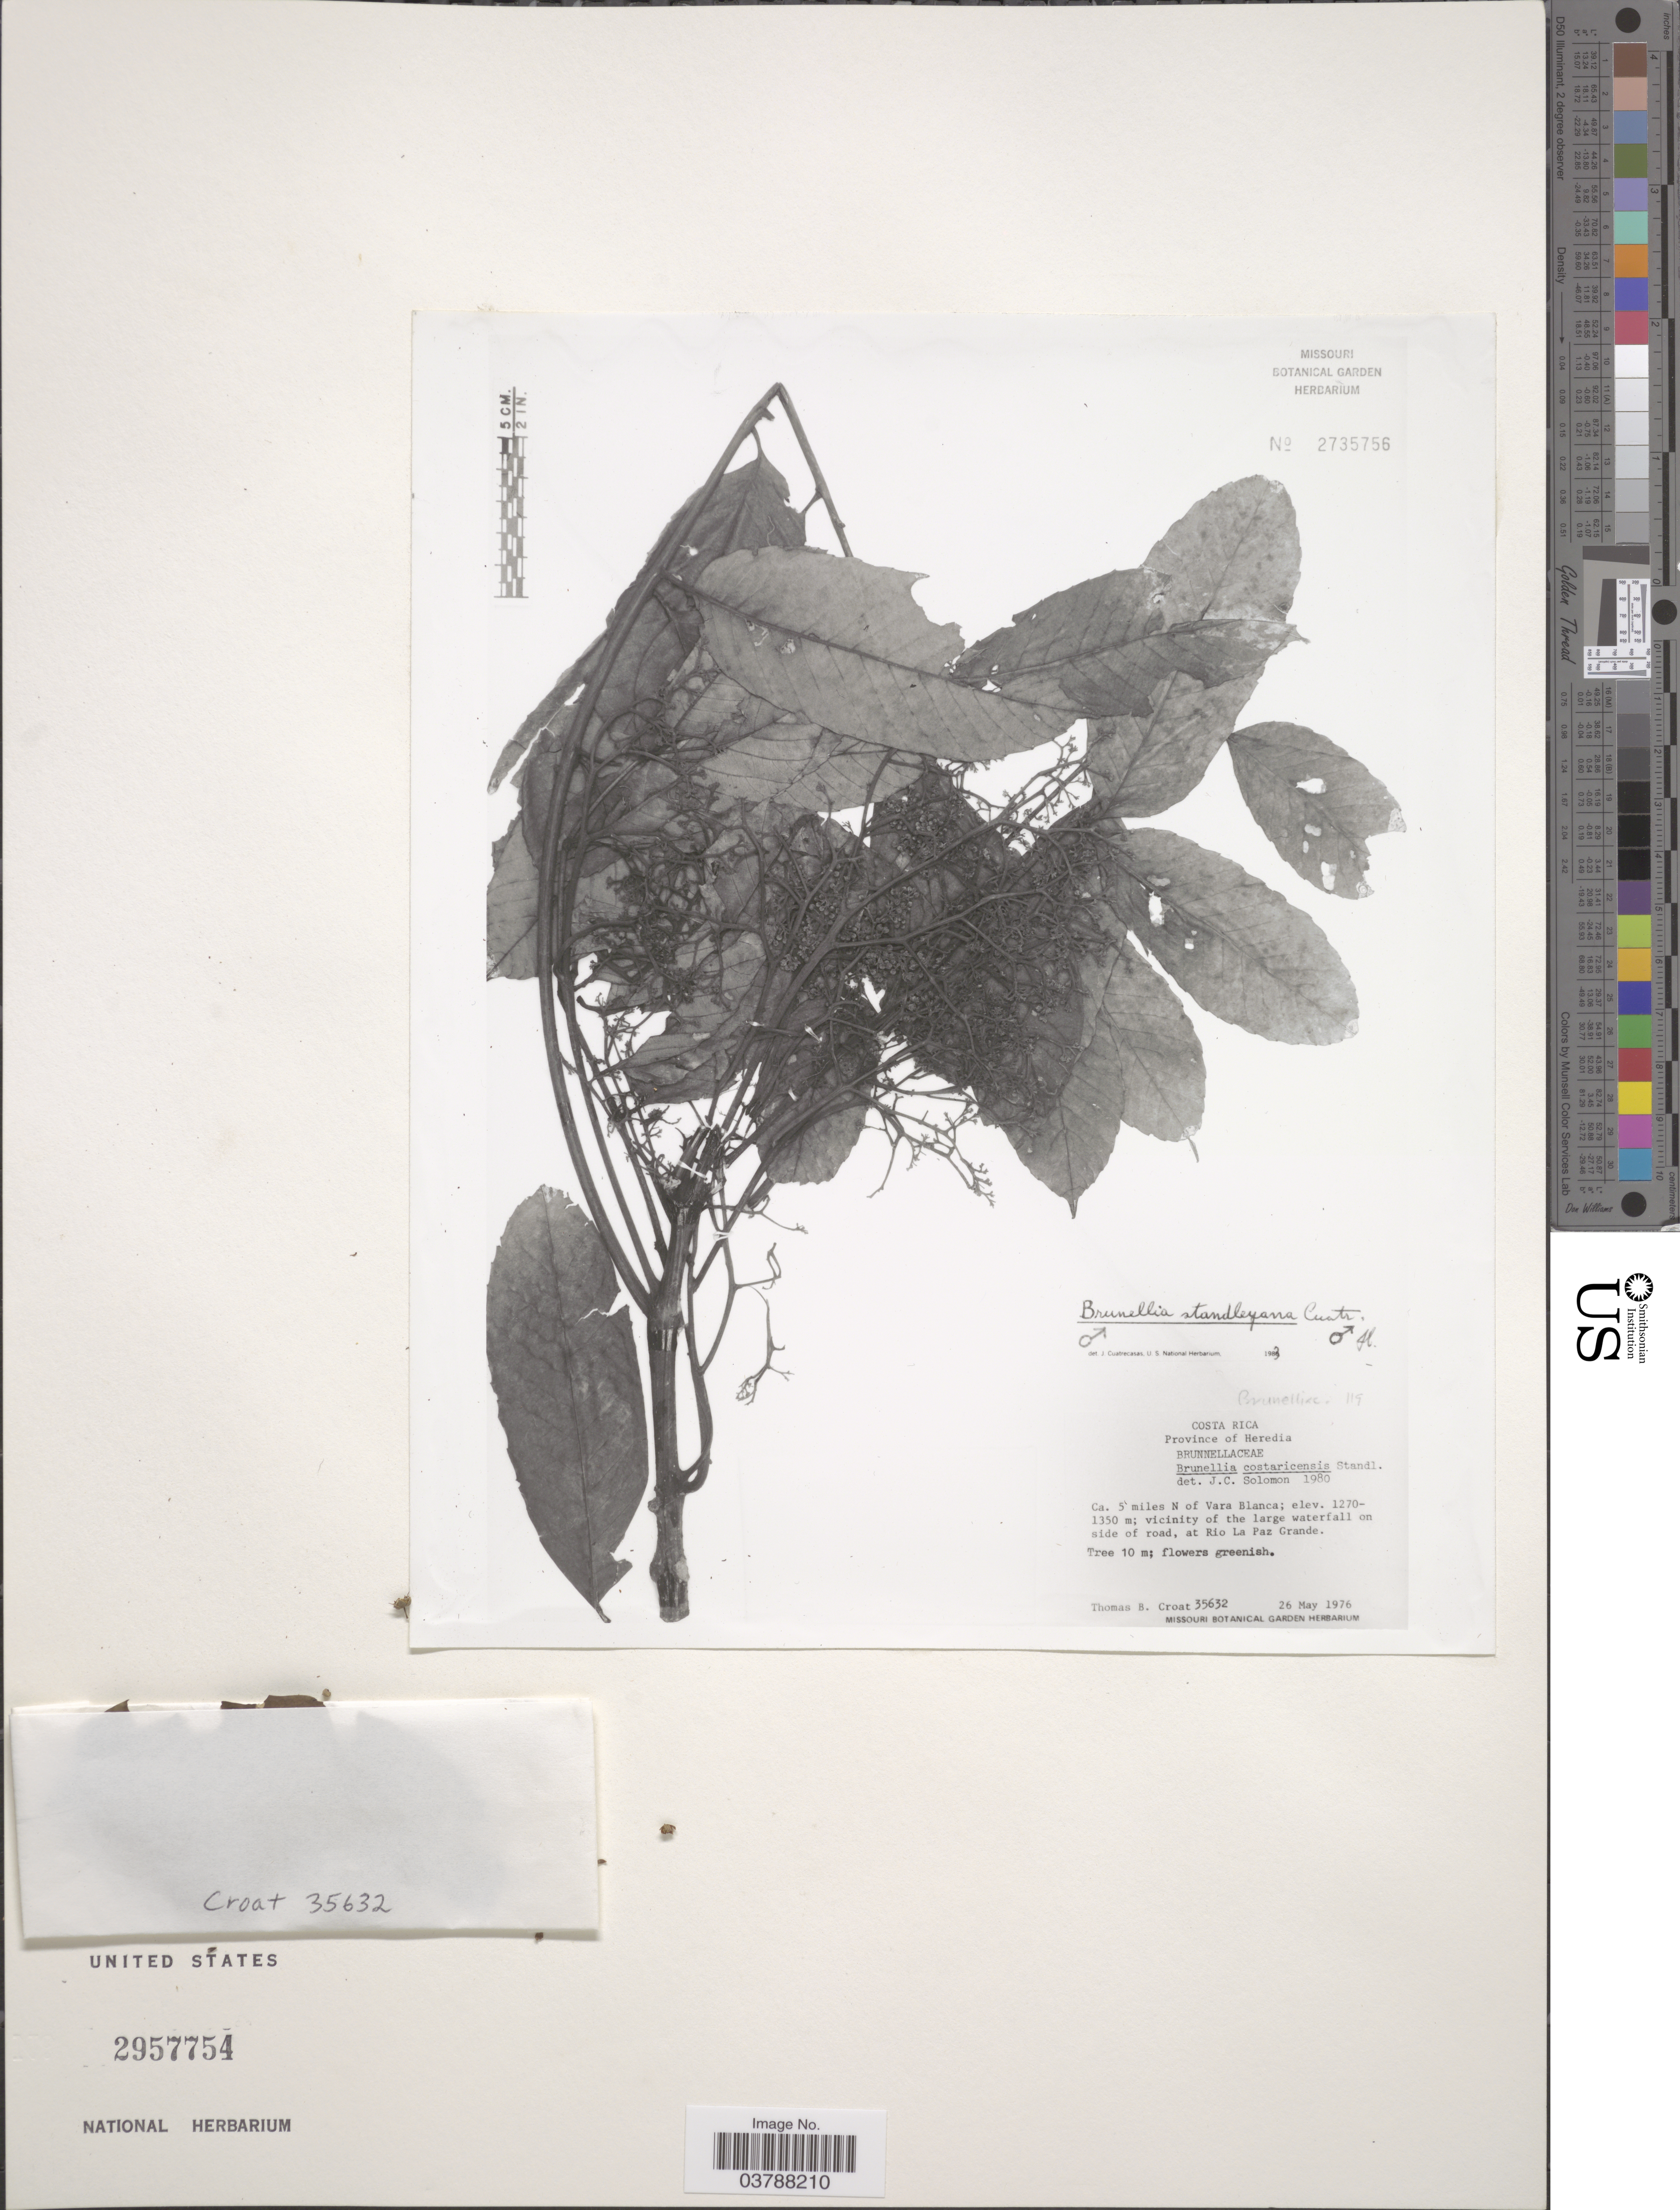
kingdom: Plantae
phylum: Tracheophyta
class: Magnoliopsida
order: Oxalidales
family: Brunelliaceae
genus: Brunellia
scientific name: Brunellia standleyana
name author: Cuatrec.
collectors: T. B. Croat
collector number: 35632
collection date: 1976-05-26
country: Costa Rica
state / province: Heredia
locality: Ca. 5 miles N of Vara Blanca; vicinity of the large waterfall on side of road, at Rio La Paz Grande.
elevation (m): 1270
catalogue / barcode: US 2957754